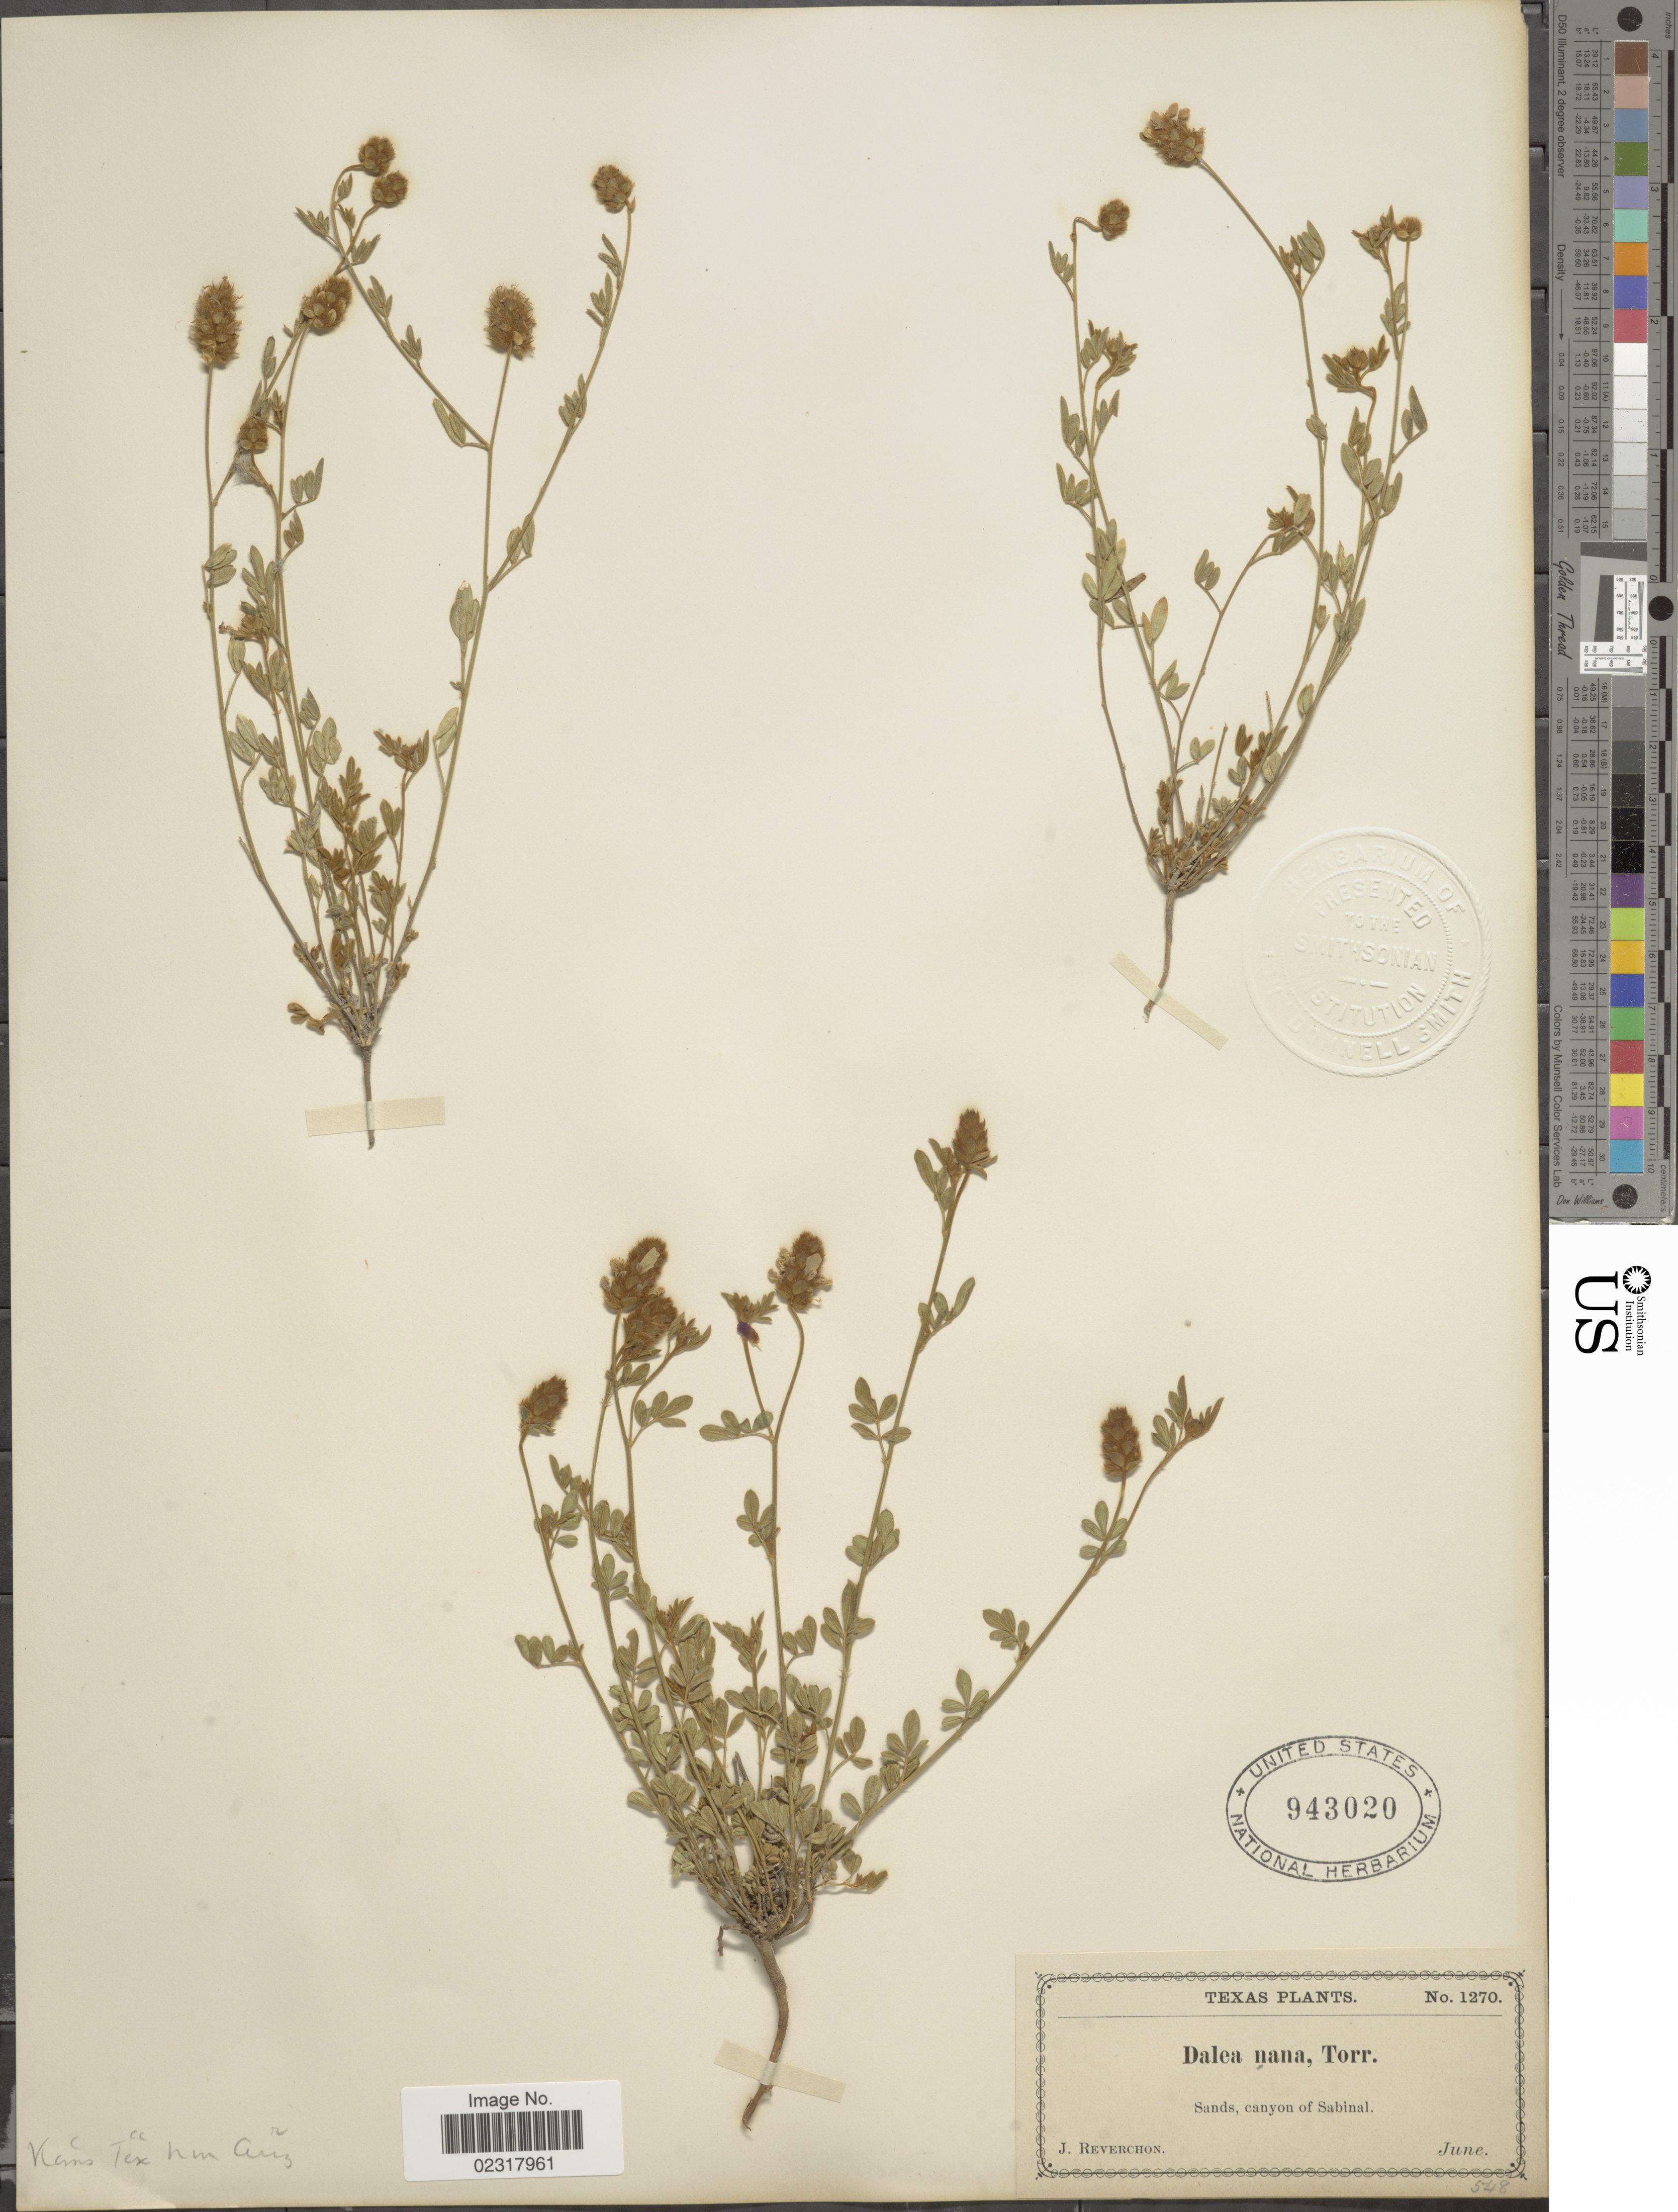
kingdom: Plantae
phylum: Tracheophyta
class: Magnoliopsida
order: Fabales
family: Fabaceae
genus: Dalea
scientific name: Dalea nana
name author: Torr. & A. Gray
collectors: J. Reverchon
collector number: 1270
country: United States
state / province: Texas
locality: Sands, canyon of Sabinal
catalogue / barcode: US 943020